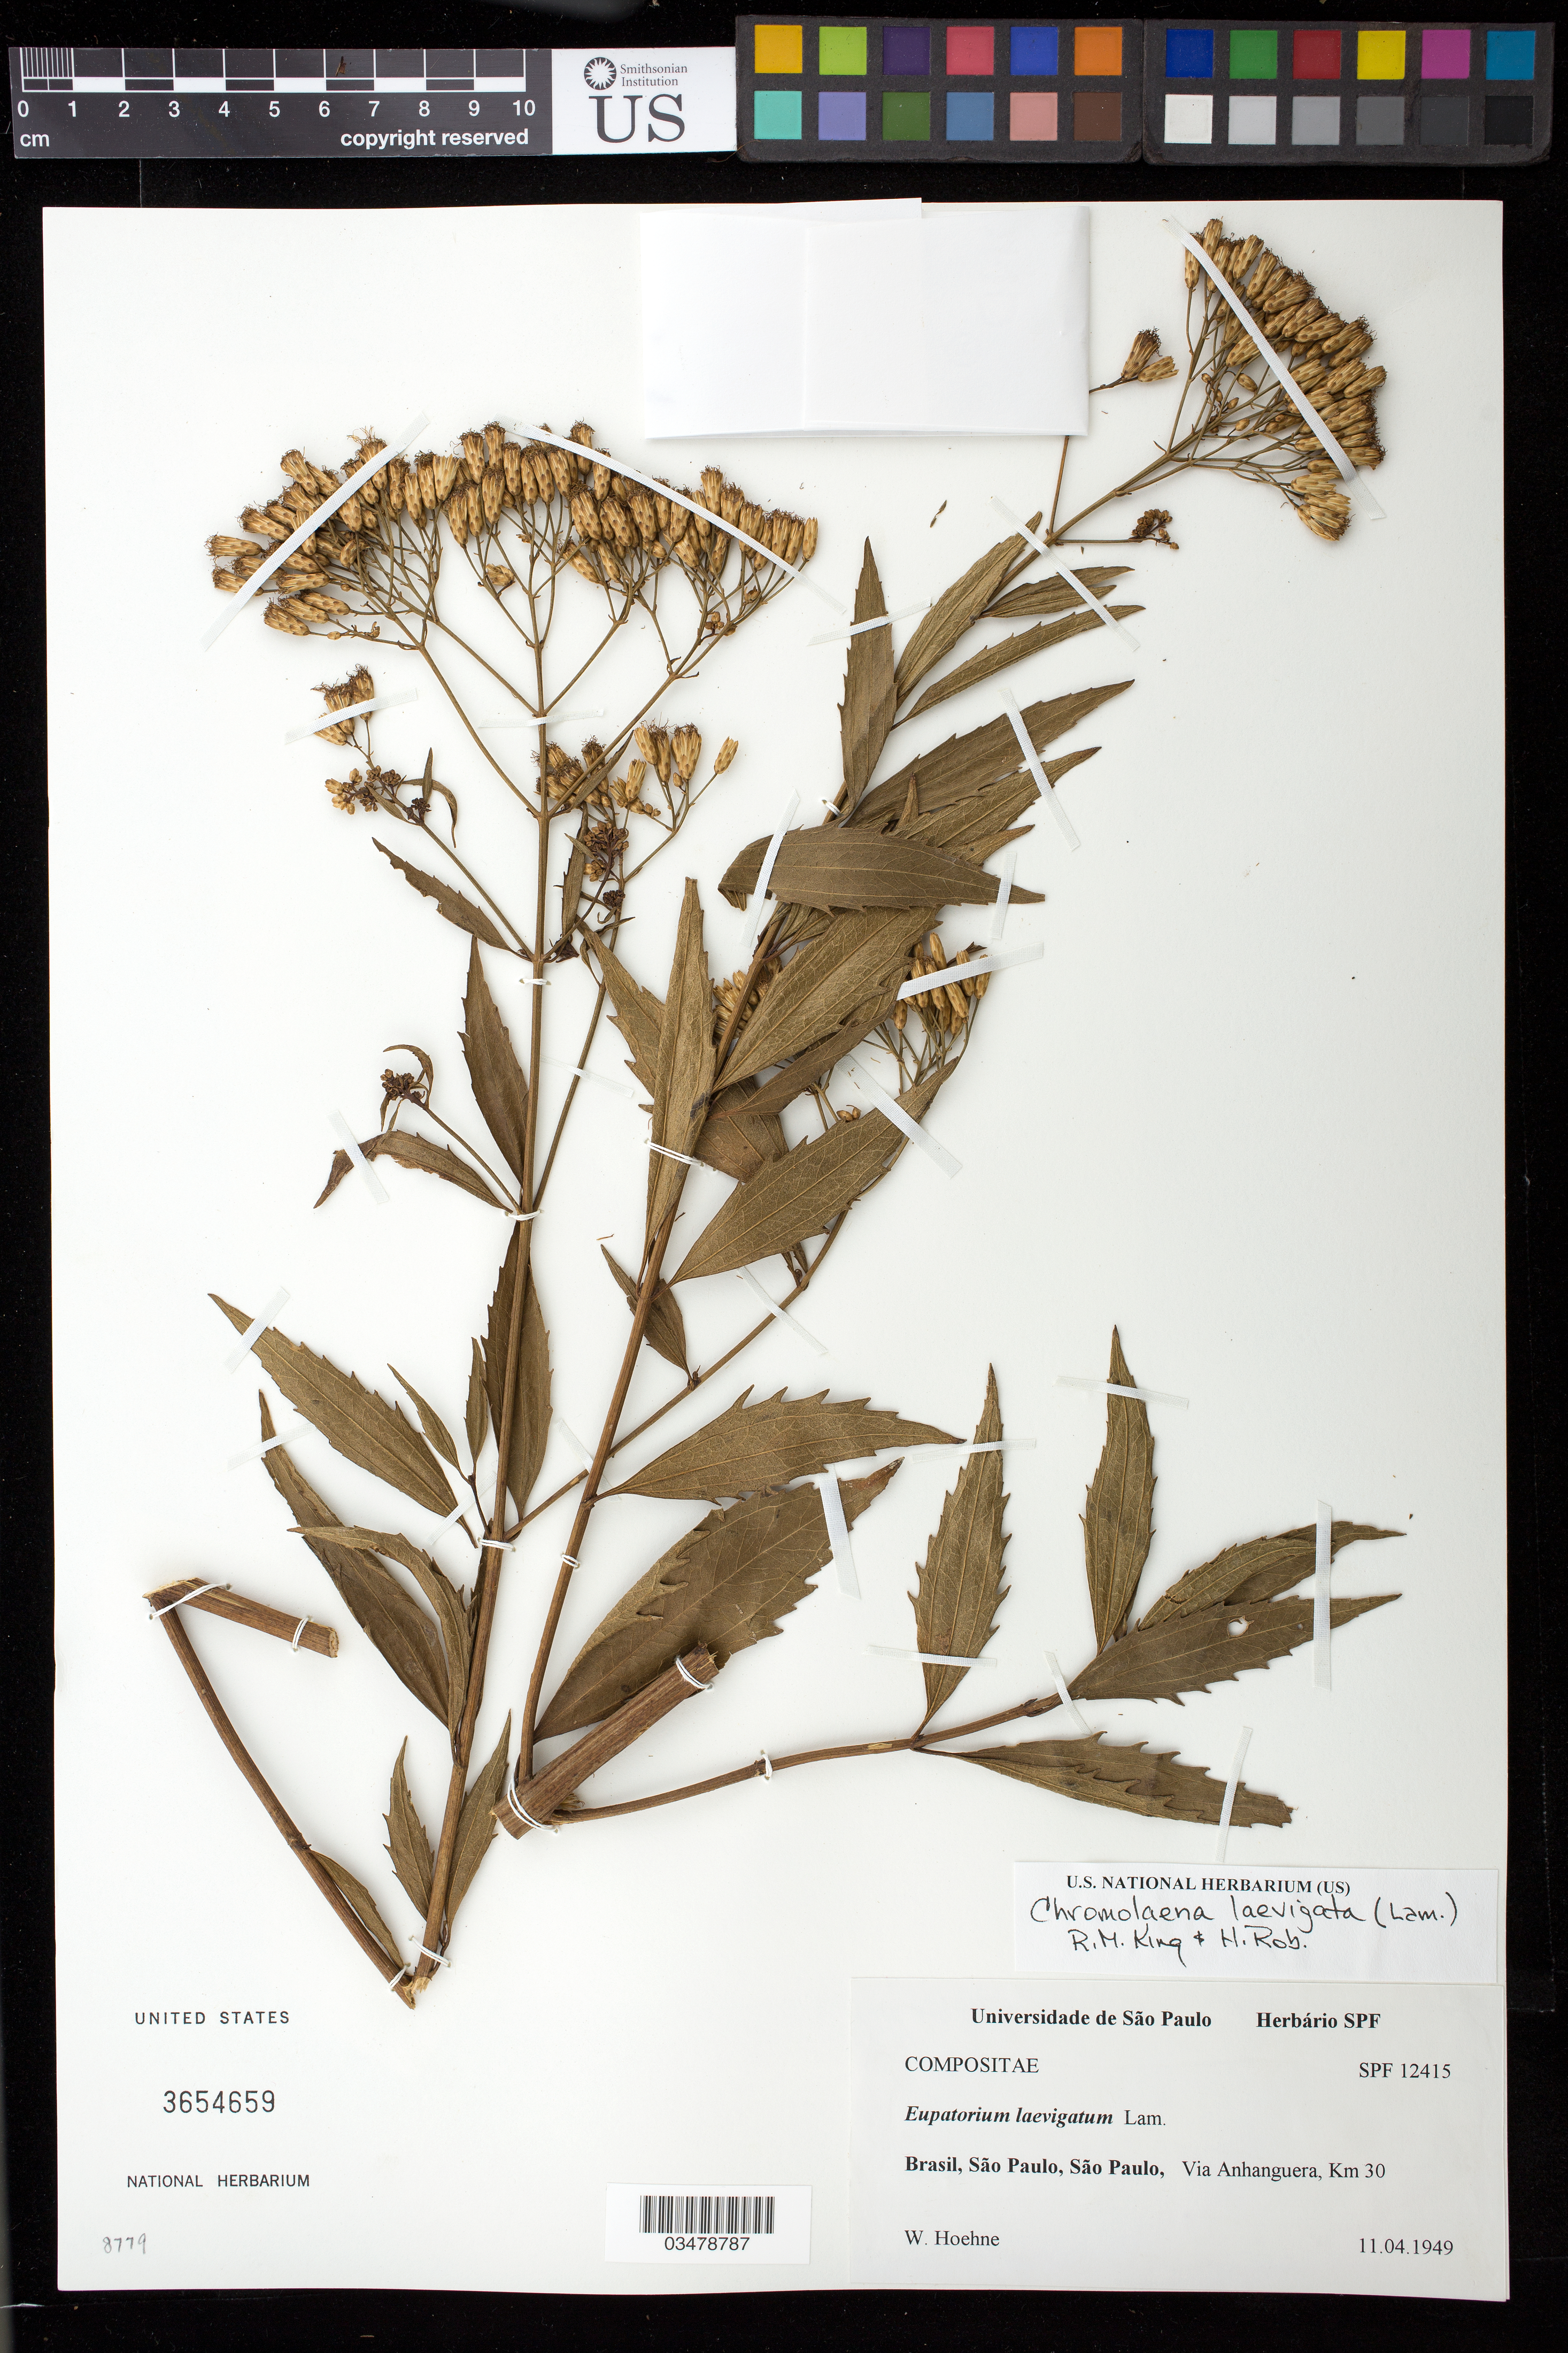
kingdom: Plantae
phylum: Tracheophyta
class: Magnoliopsida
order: Asterales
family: Asteraceae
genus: Chromolaena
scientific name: Chromolaena laevigata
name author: (Lam.) R.M. King & H. Rob.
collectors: W. Hoehne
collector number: SPF 12415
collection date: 1949-04-11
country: Brazil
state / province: São Paulo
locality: São Paulo, Via Anhanguera, Km 30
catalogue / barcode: US 3654659